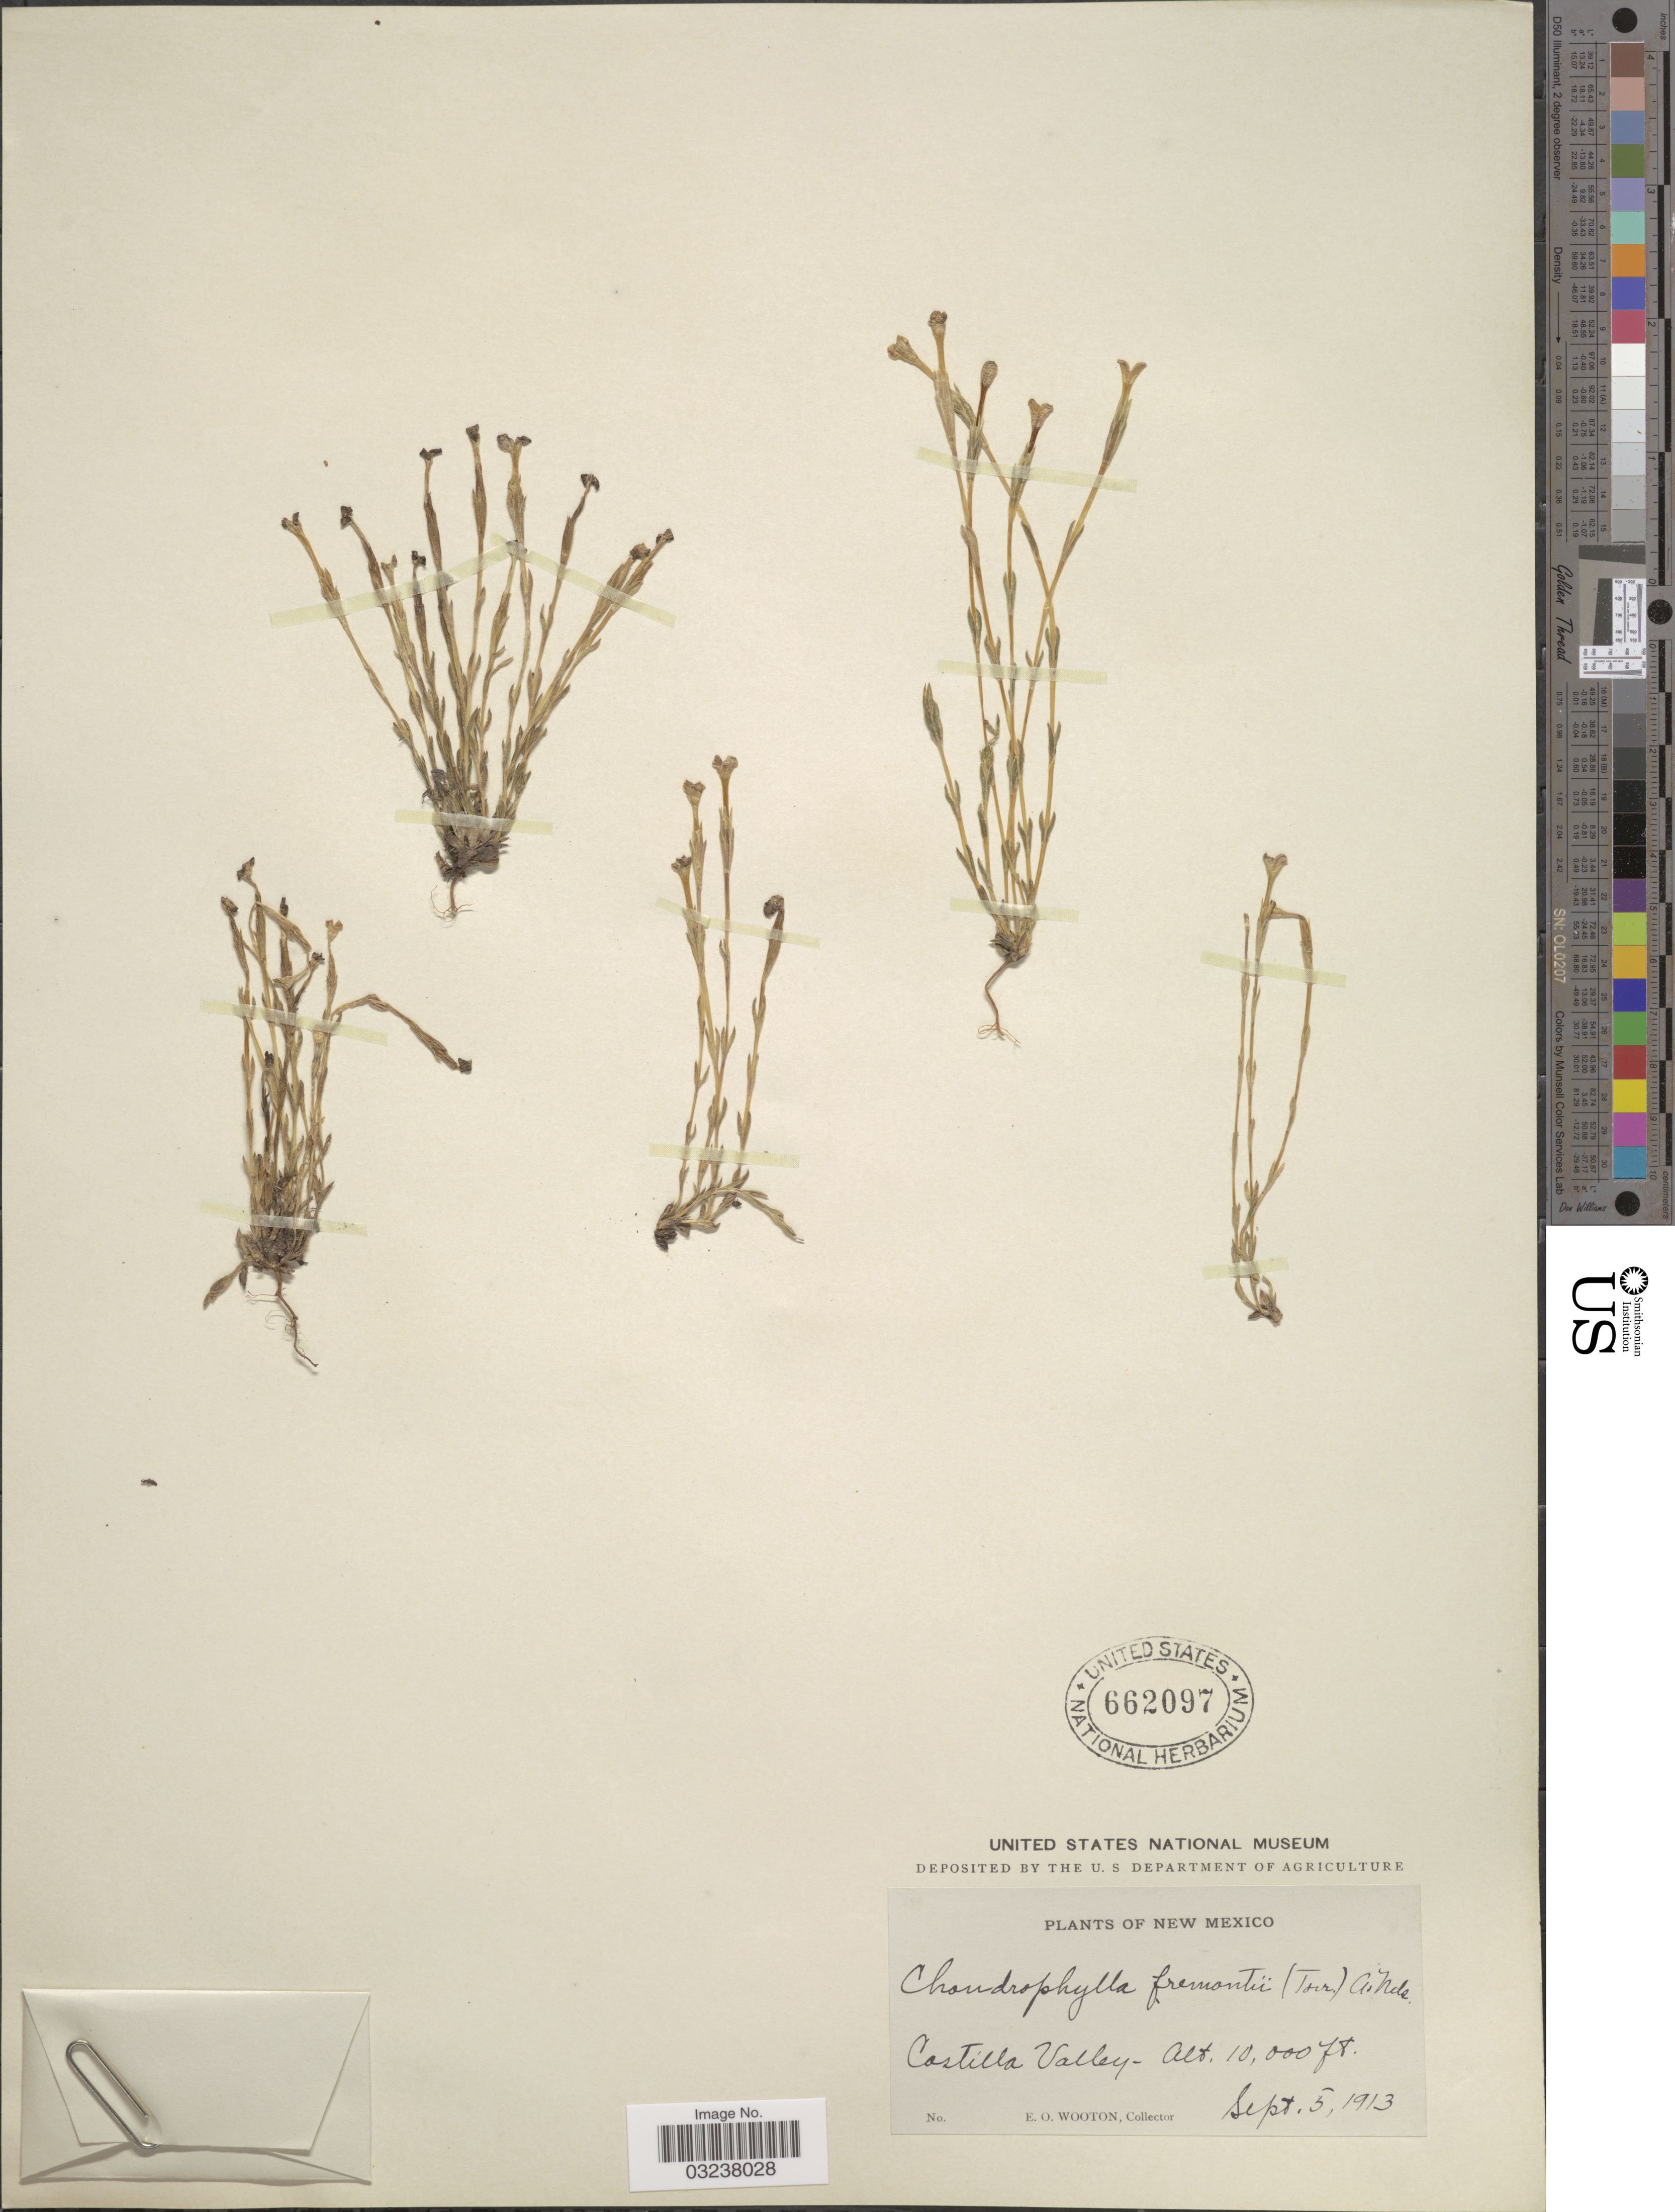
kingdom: Plantae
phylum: Tracheophyta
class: Magnoliopsida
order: Gentianales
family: Gentianaceae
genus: Gentiana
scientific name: Gentiana fremontii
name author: Torr.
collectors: E. O. Wooton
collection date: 1913-09-05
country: United States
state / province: New Mexico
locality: Costilla Valley.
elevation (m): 3048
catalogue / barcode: US 662097